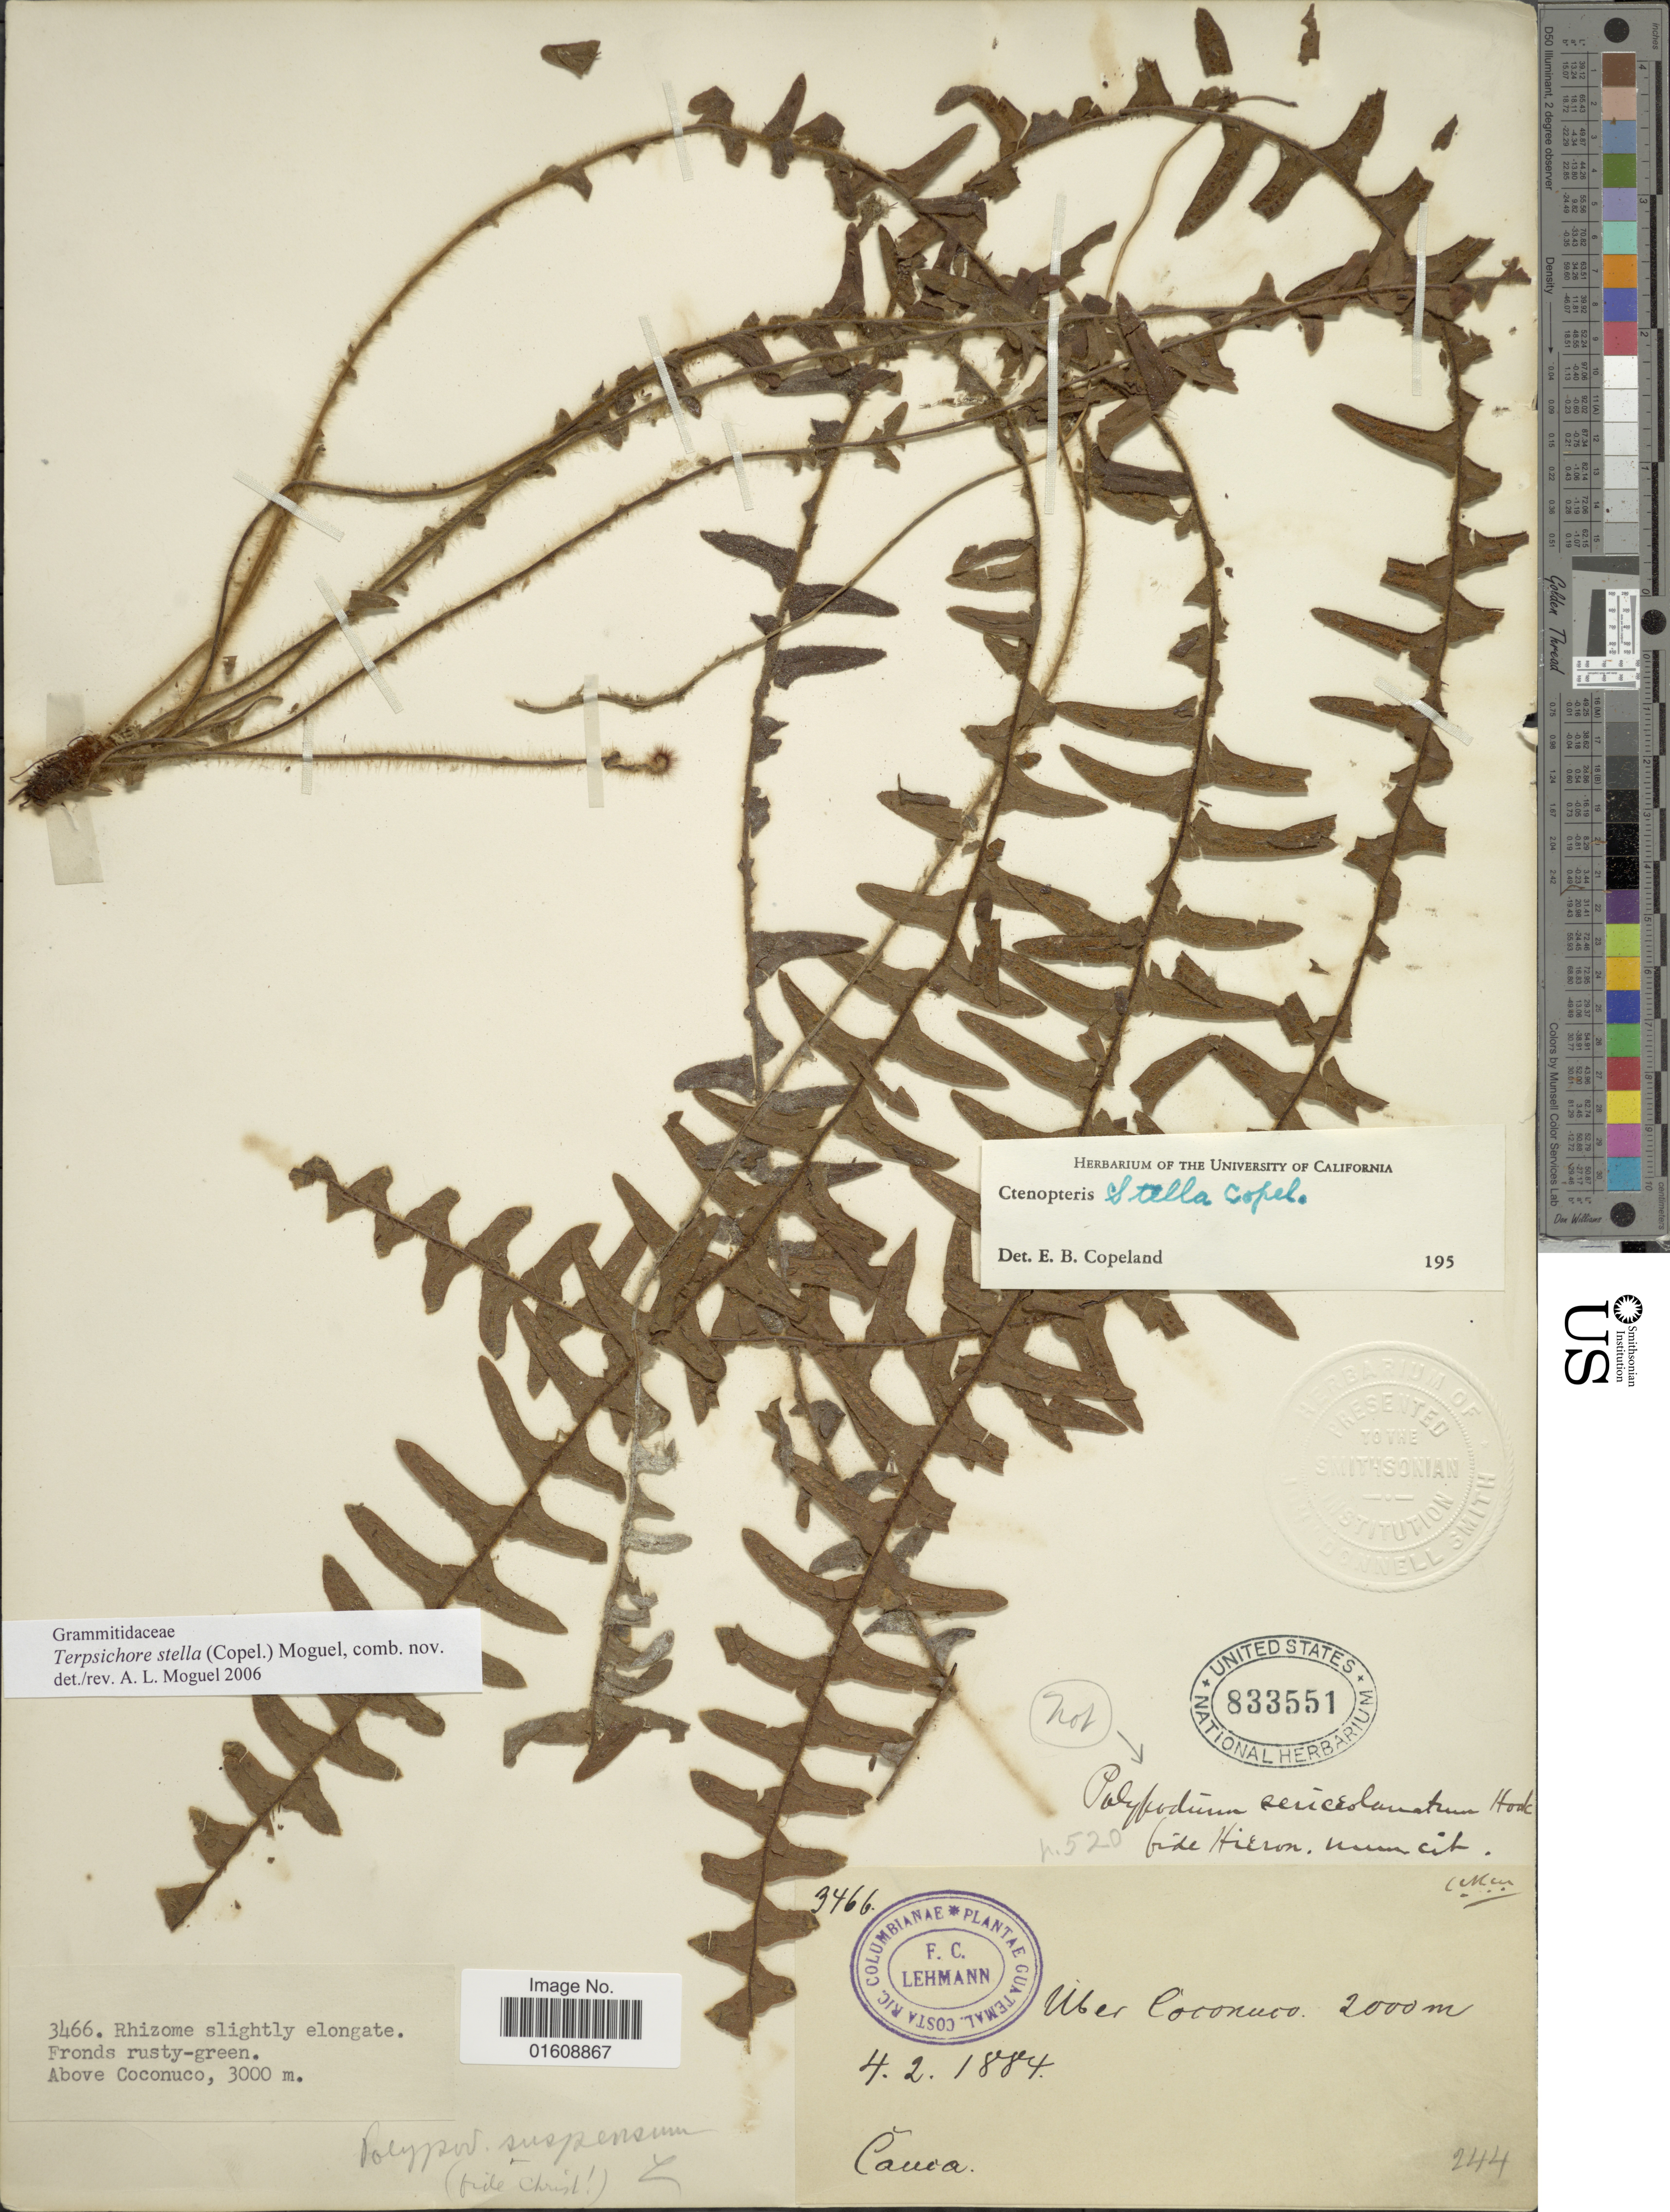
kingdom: Plantae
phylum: Tracheophyta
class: Polypodiopsida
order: Polypodiales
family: Polypodiaceae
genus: Alansmia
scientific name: Alansmia stella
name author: (Copel.) Moguel & M. Kessler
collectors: F. C. Lehmann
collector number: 3466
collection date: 1884-02-04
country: Colombia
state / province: Cauca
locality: Uber Coconuco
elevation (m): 2000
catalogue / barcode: US 833551